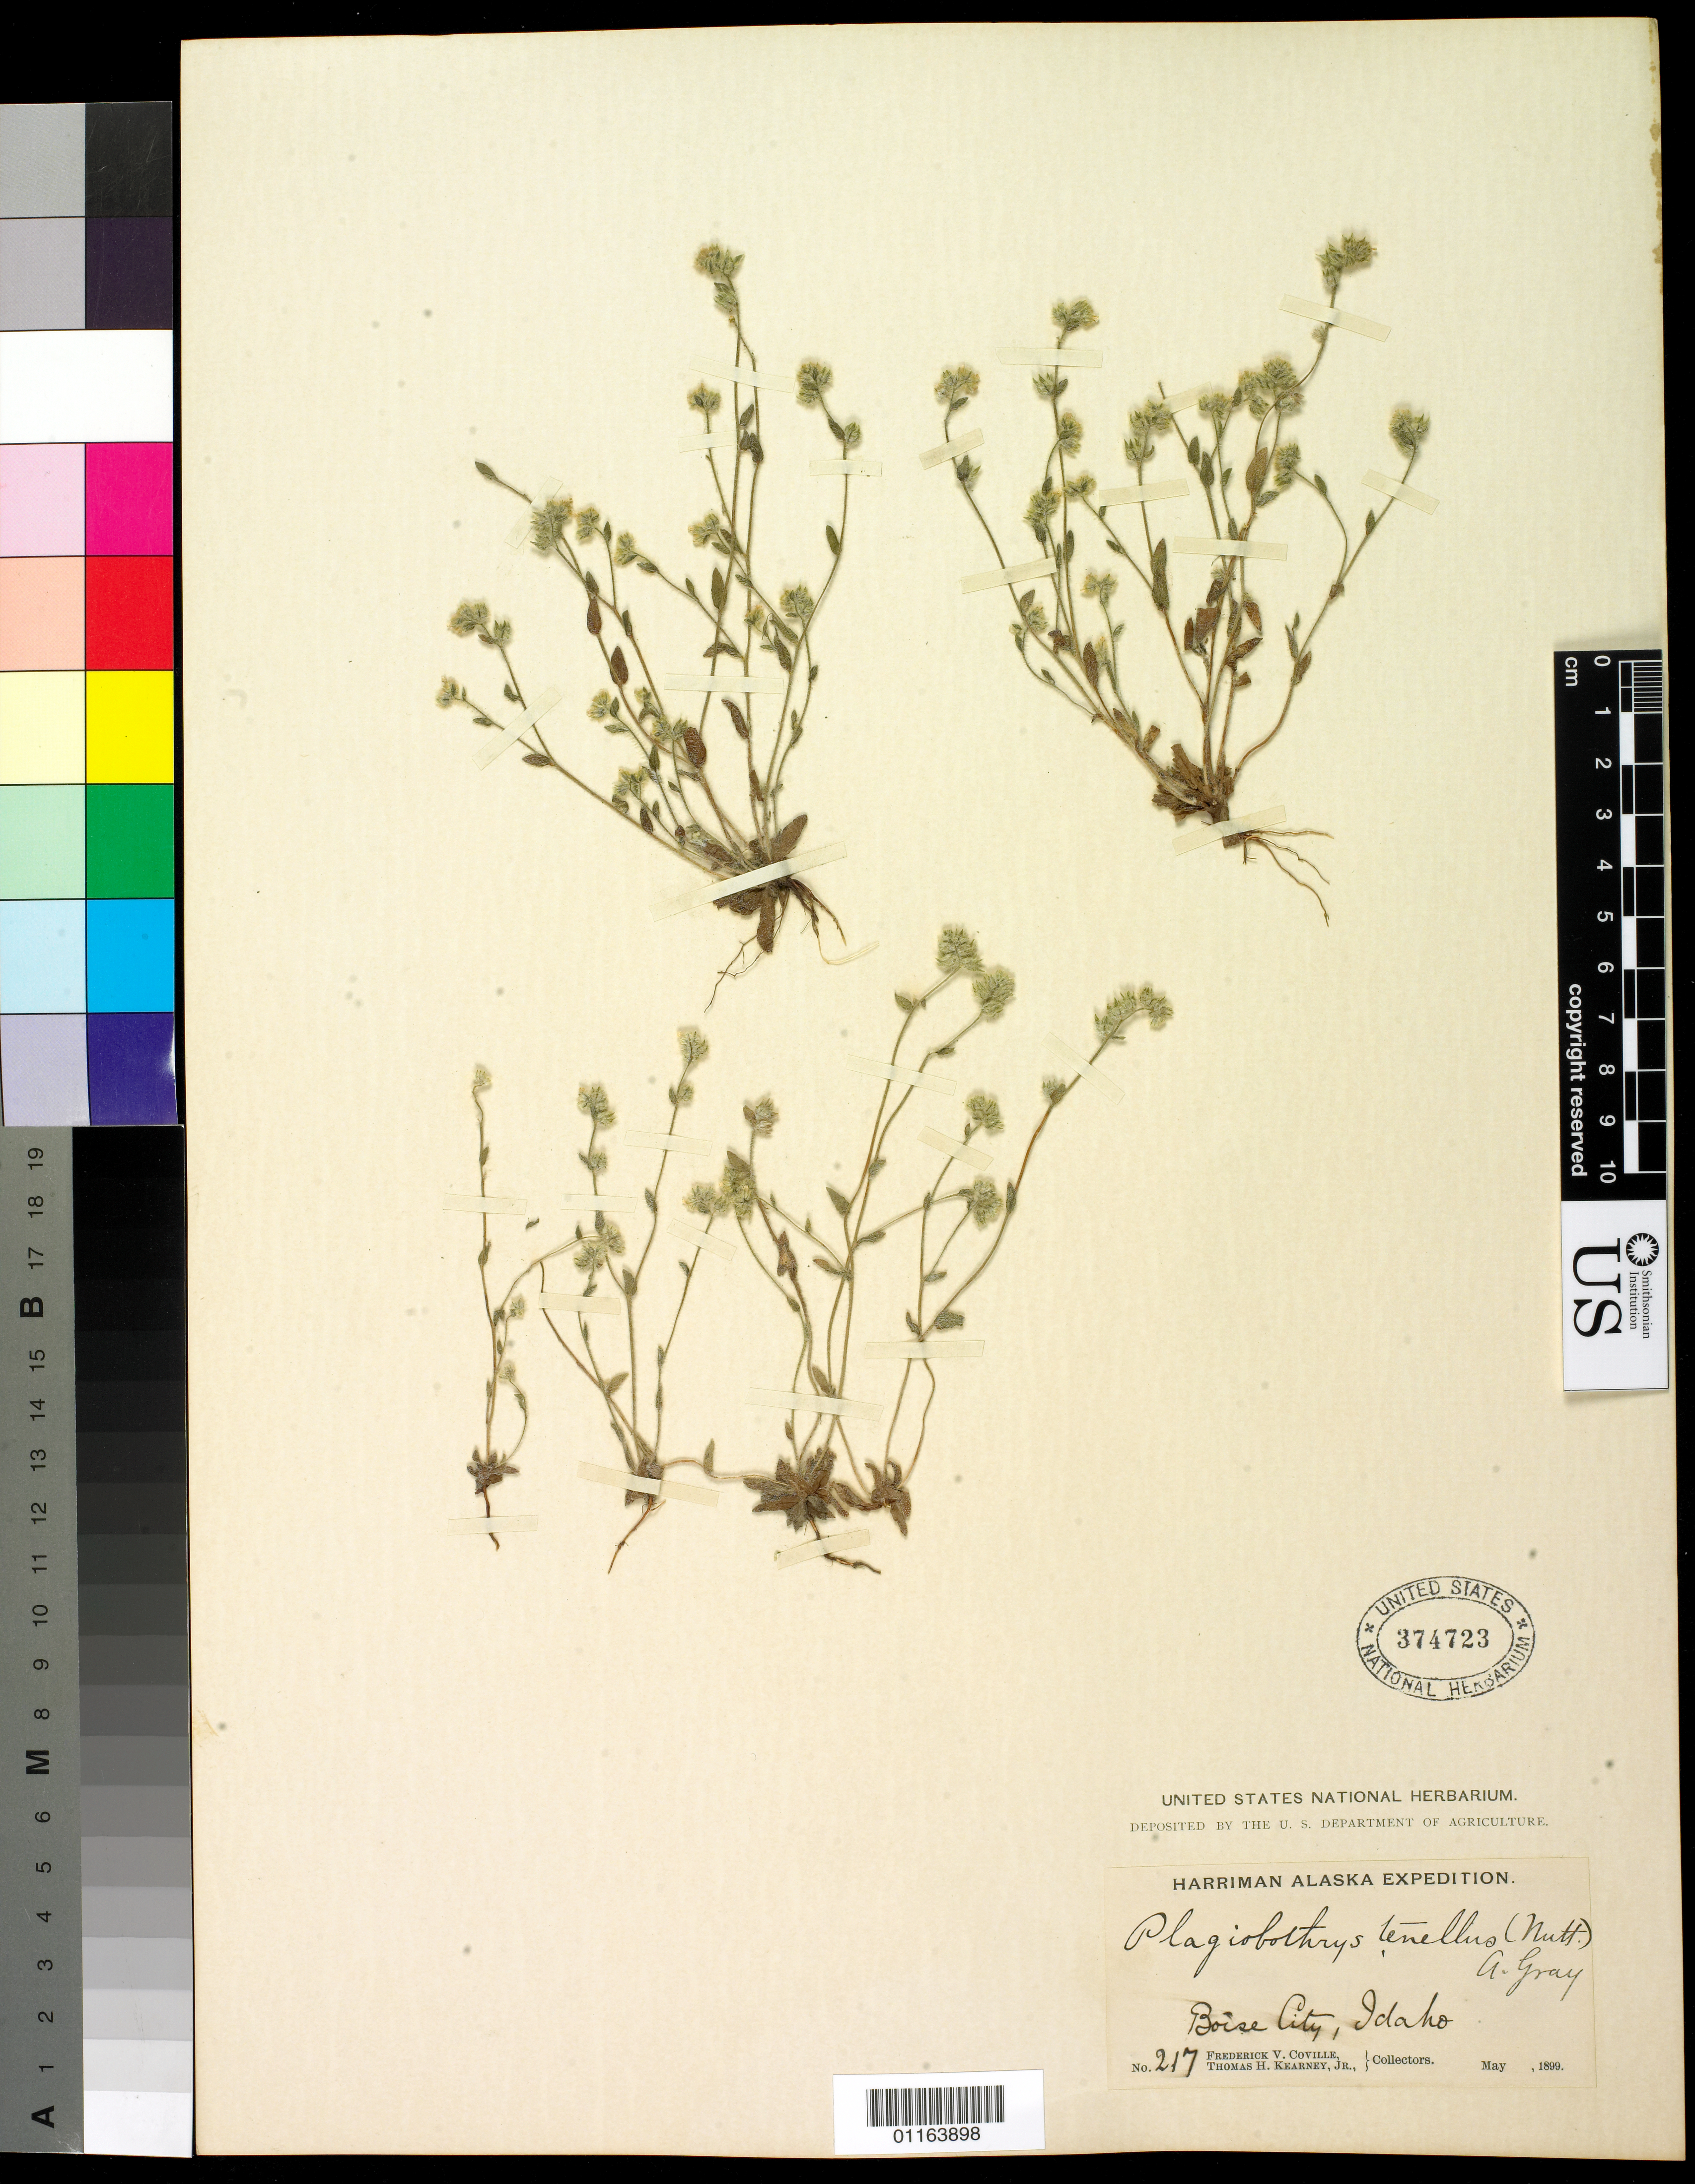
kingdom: Plantae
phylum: Tracheophyta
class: Magnoliopsida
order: Boraginales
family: Boraginaceae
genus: Plagiobothrys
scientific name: Plagiobothrys tenellus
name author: (Nutt.) A. Gray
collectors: F. V. Coville & T. H. Kearney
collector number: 217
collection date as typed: May 1899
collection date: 1899-05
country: United States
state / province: Idaho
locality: Boise City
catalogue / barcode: US 374723